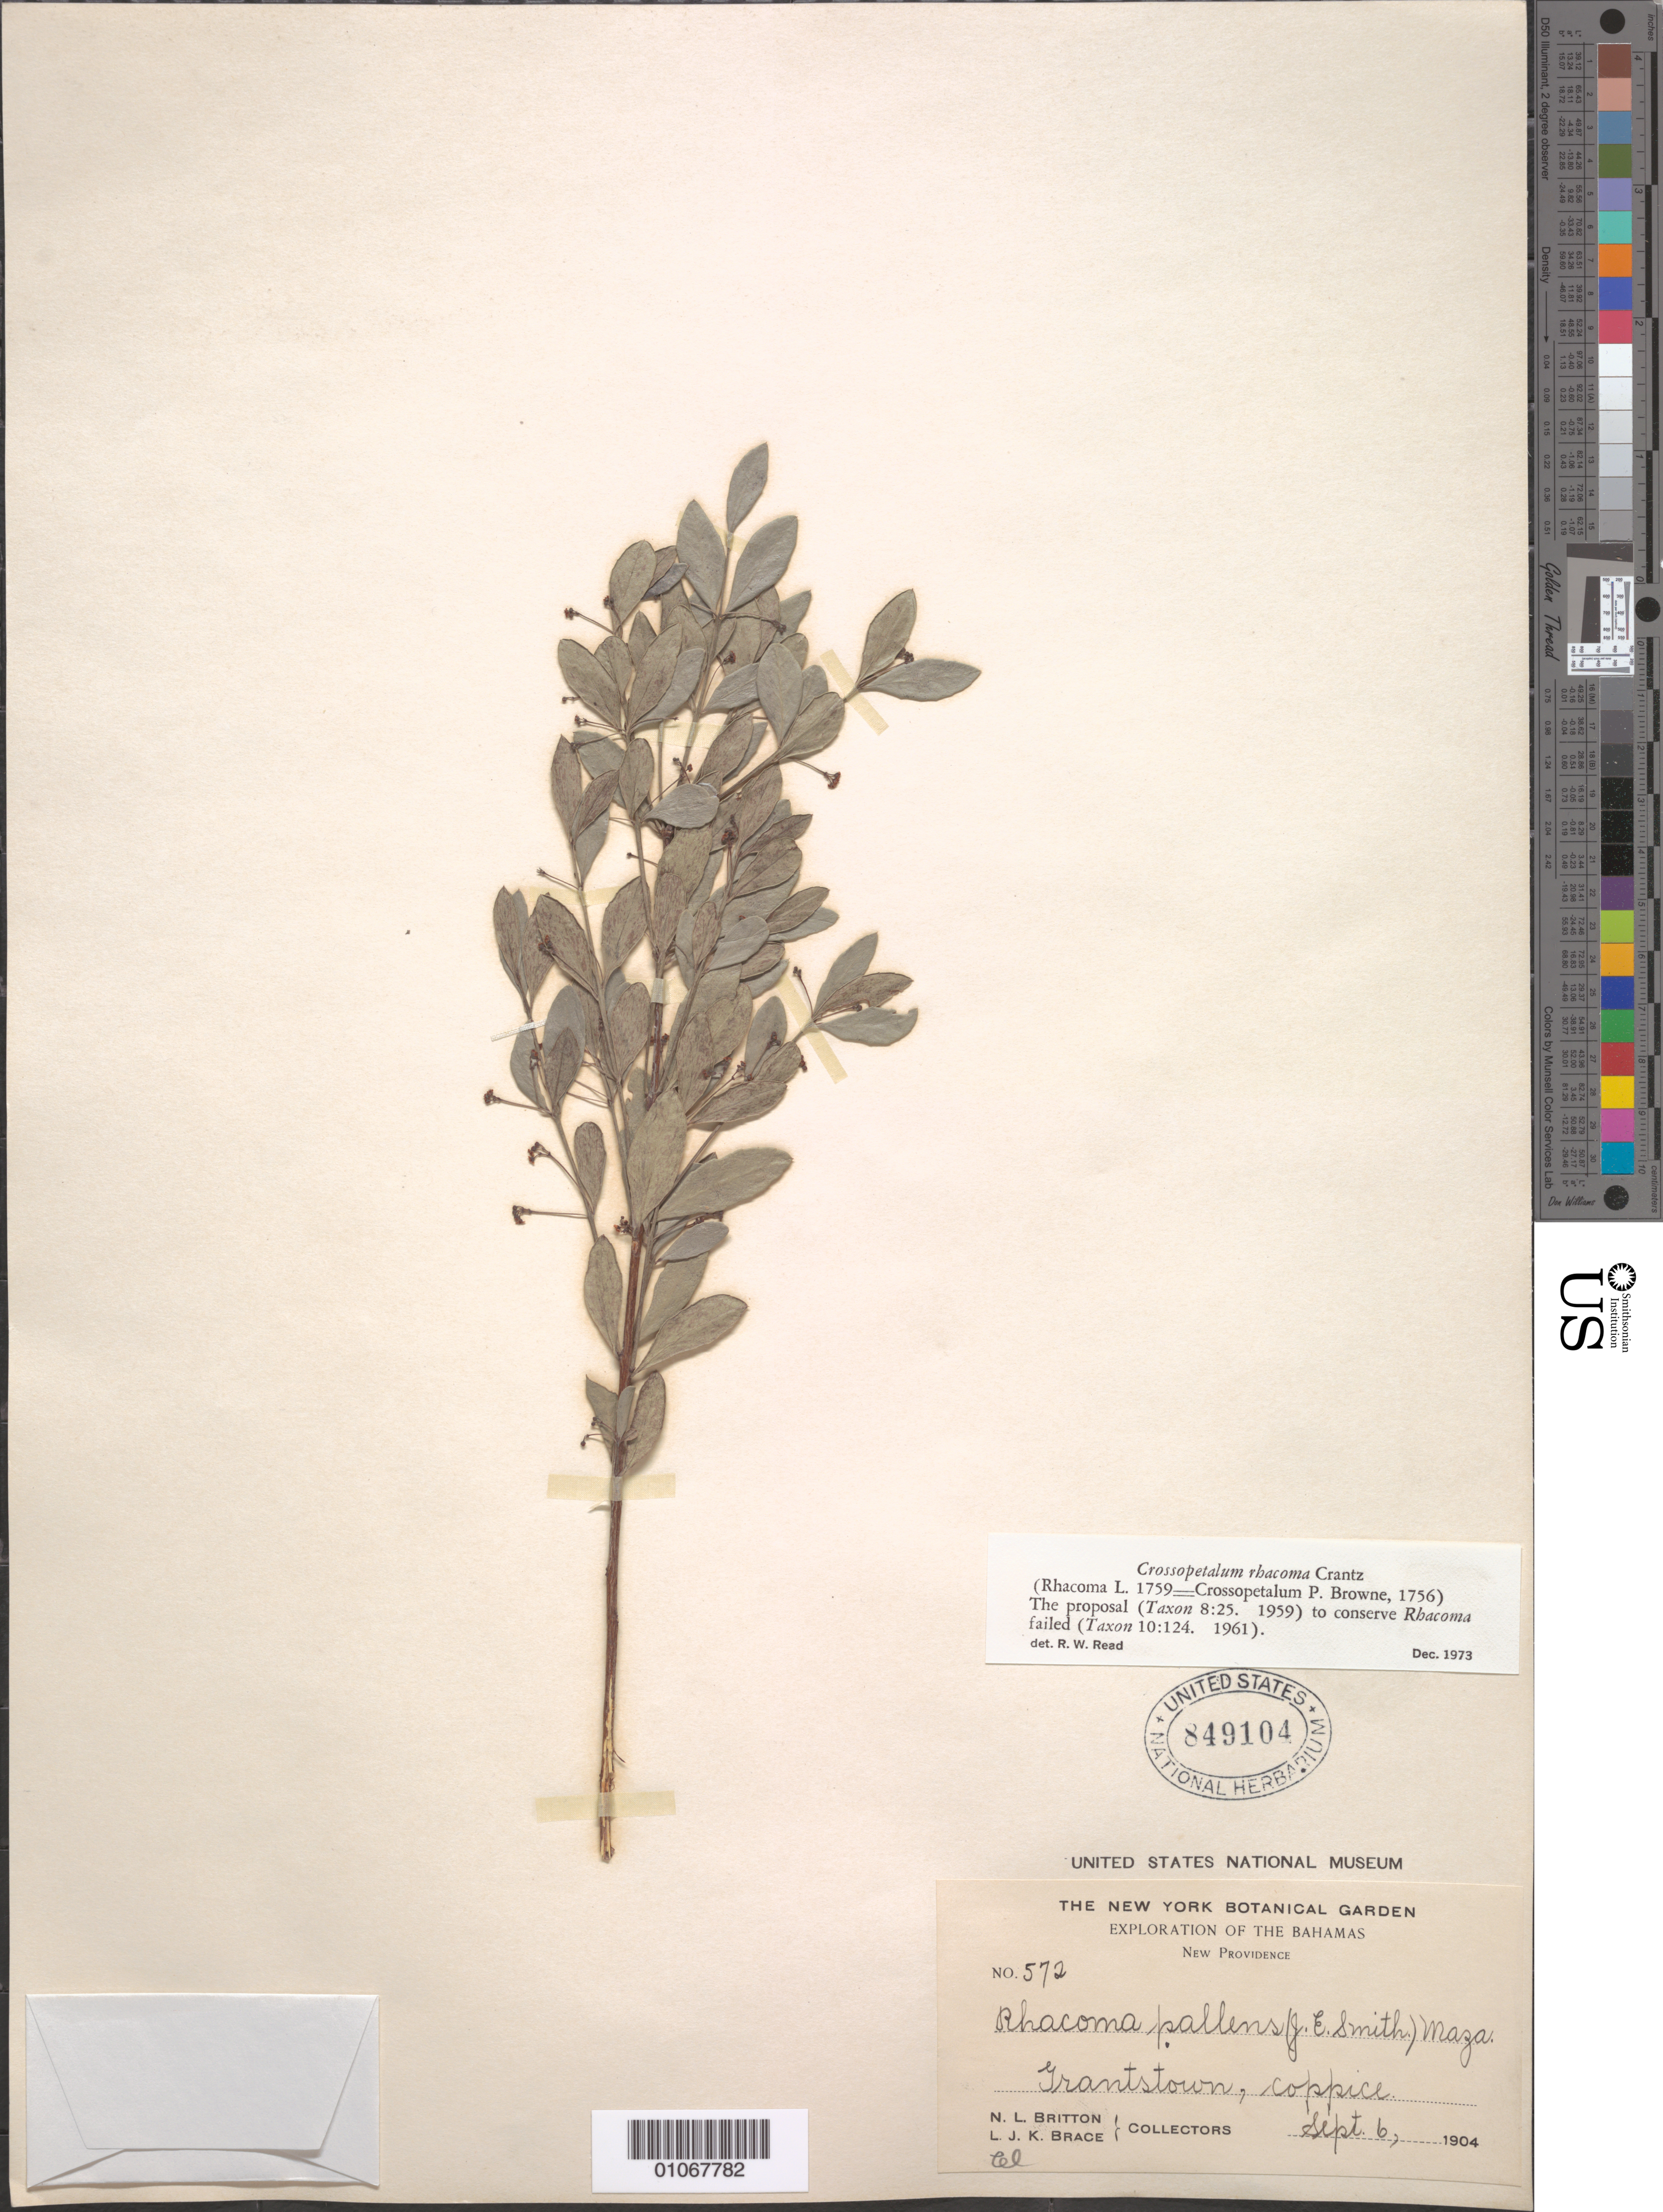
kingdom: Plantae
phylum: Tracheophyta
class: Magnoliopsida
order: Celastrales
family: Celastraceae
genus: Crossopetalum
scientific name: Crossopetalum rhacoma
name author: Crantz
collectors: N. Britton & L. J. K. Brace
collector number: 572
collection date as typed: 06 Sep 1904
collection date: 1904-09-06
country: Bahamas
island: New Providence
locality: Grantstown, coppice.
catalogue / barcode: US 849104